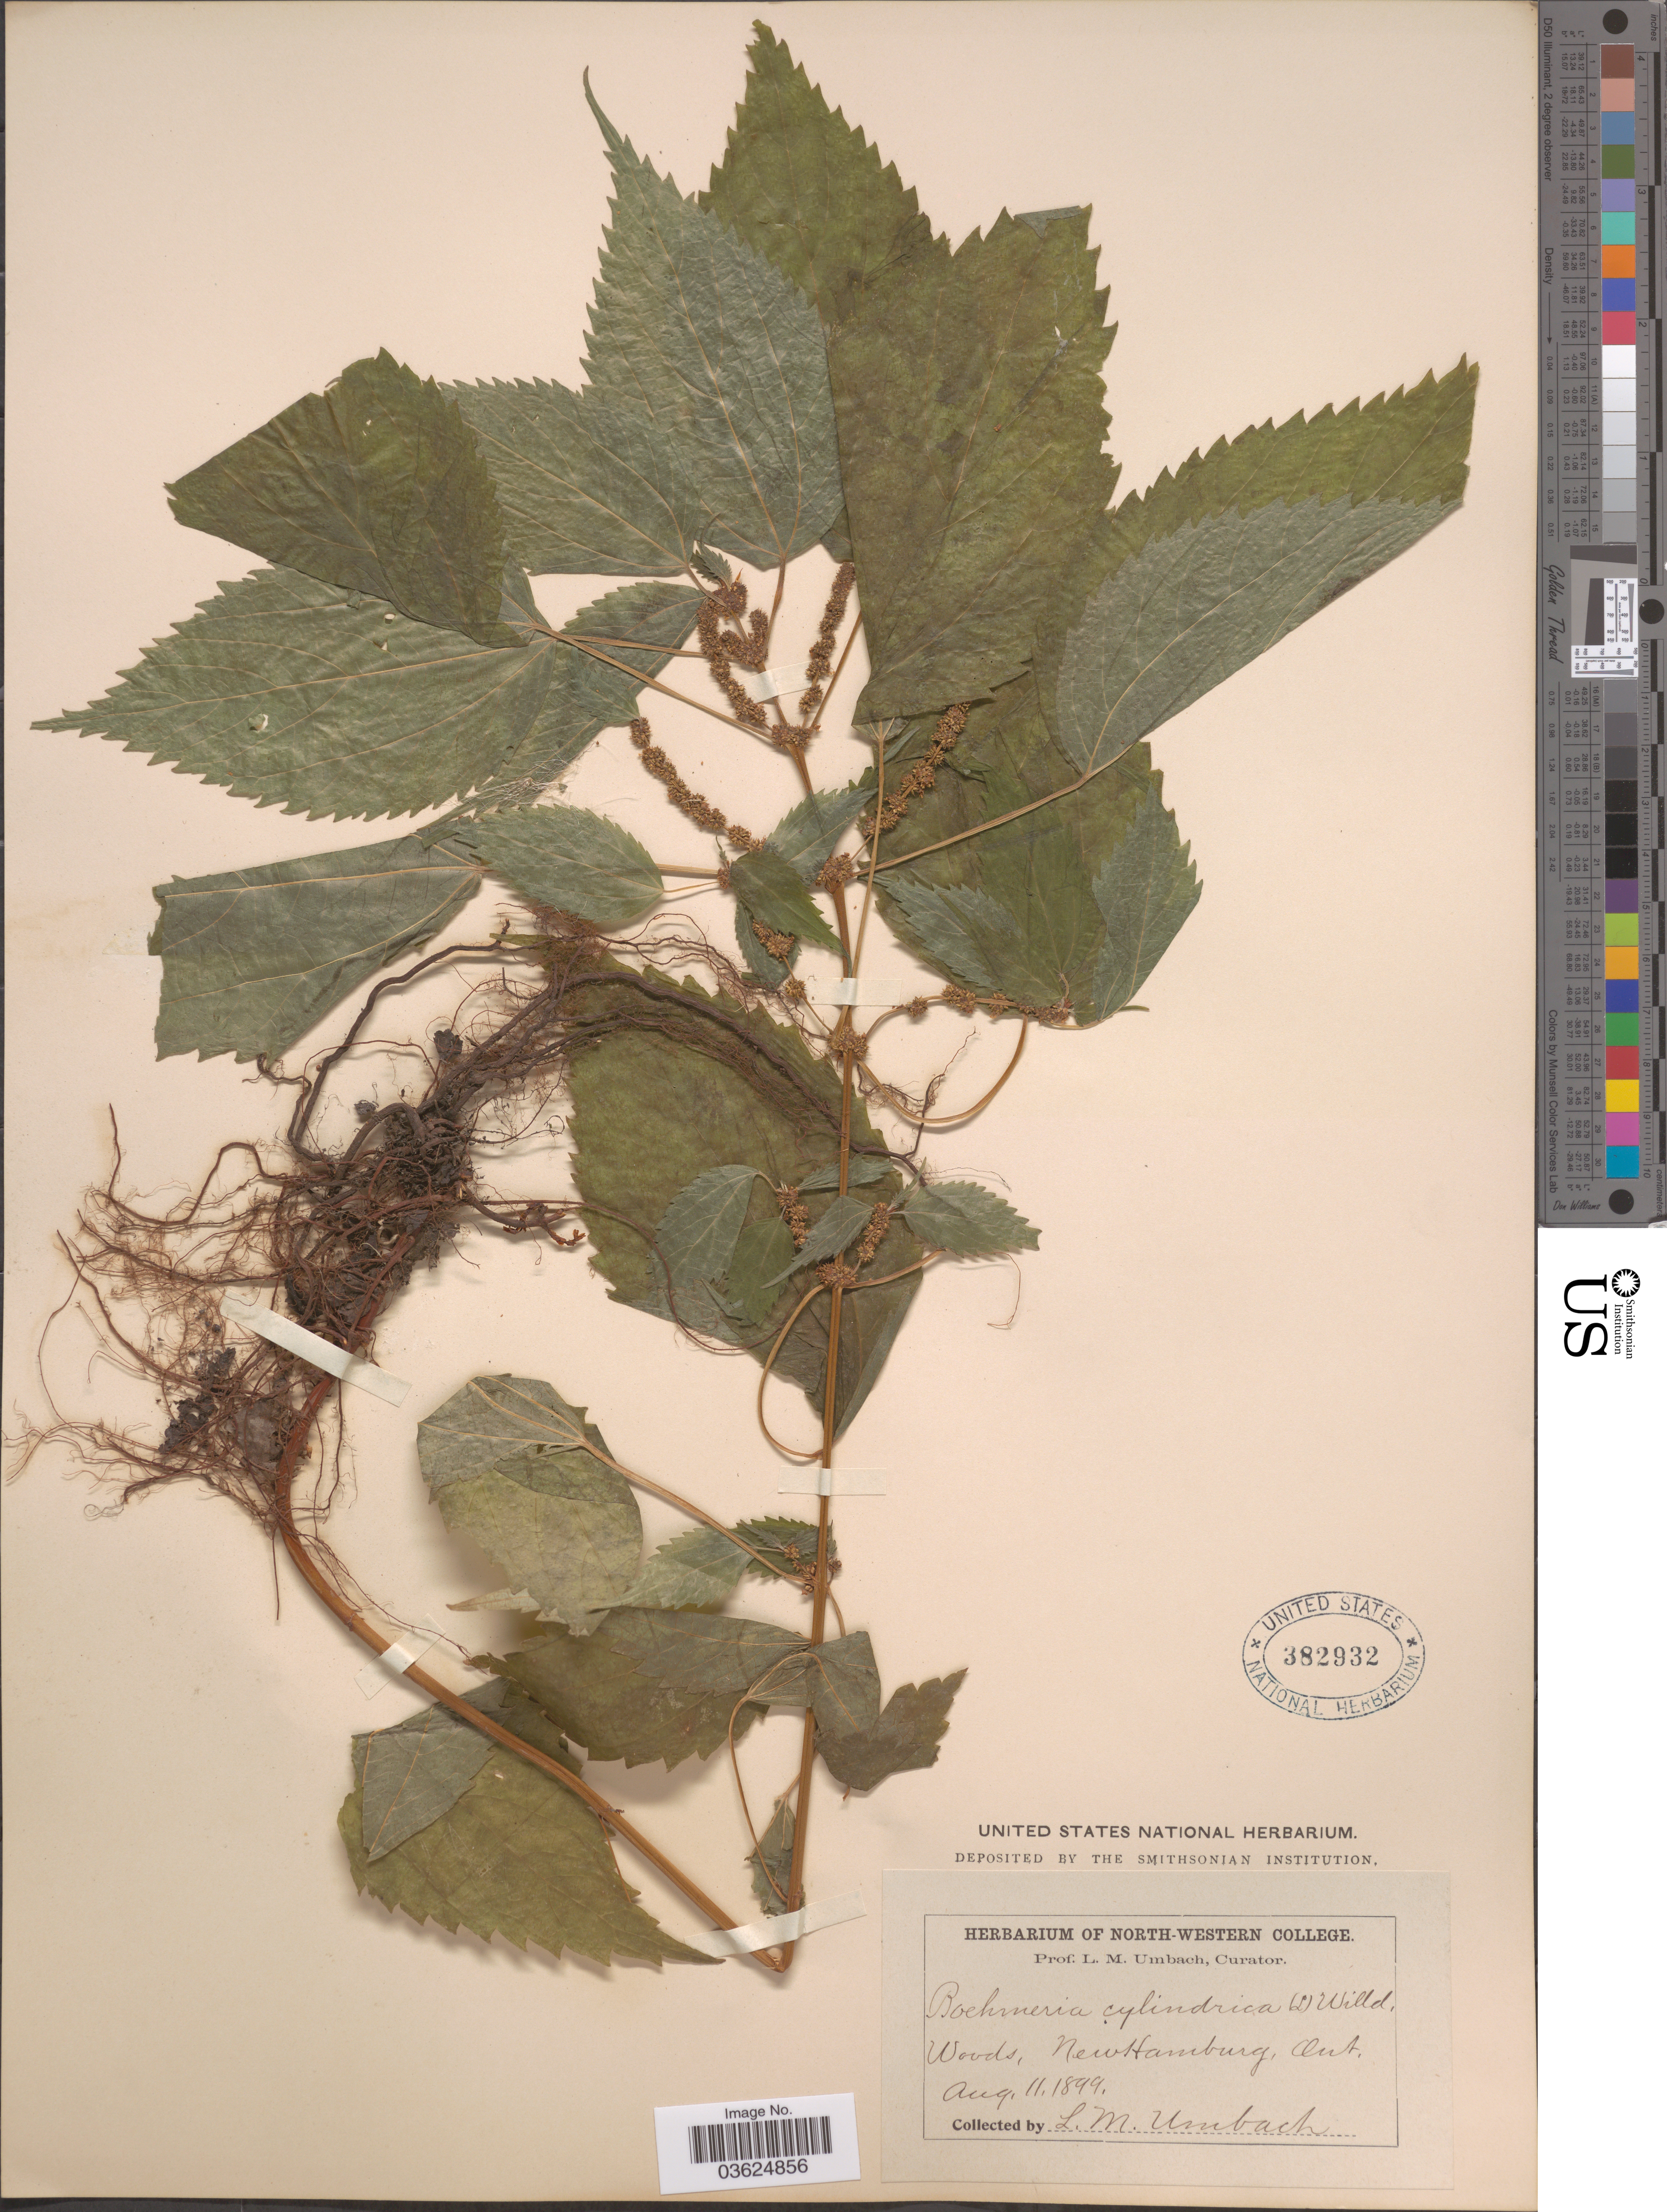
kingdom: Plantae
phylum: Tracheophyta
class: Magnoliopsida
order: Rosales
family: Urticaceae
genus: Boehmeria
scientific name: Boehmeria cylindrica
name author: (L.) Sw.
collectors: L. M. Umbach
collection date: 1899-08-11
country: Canada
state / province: Ontario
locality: New Hamburg.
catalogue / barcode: US 382932